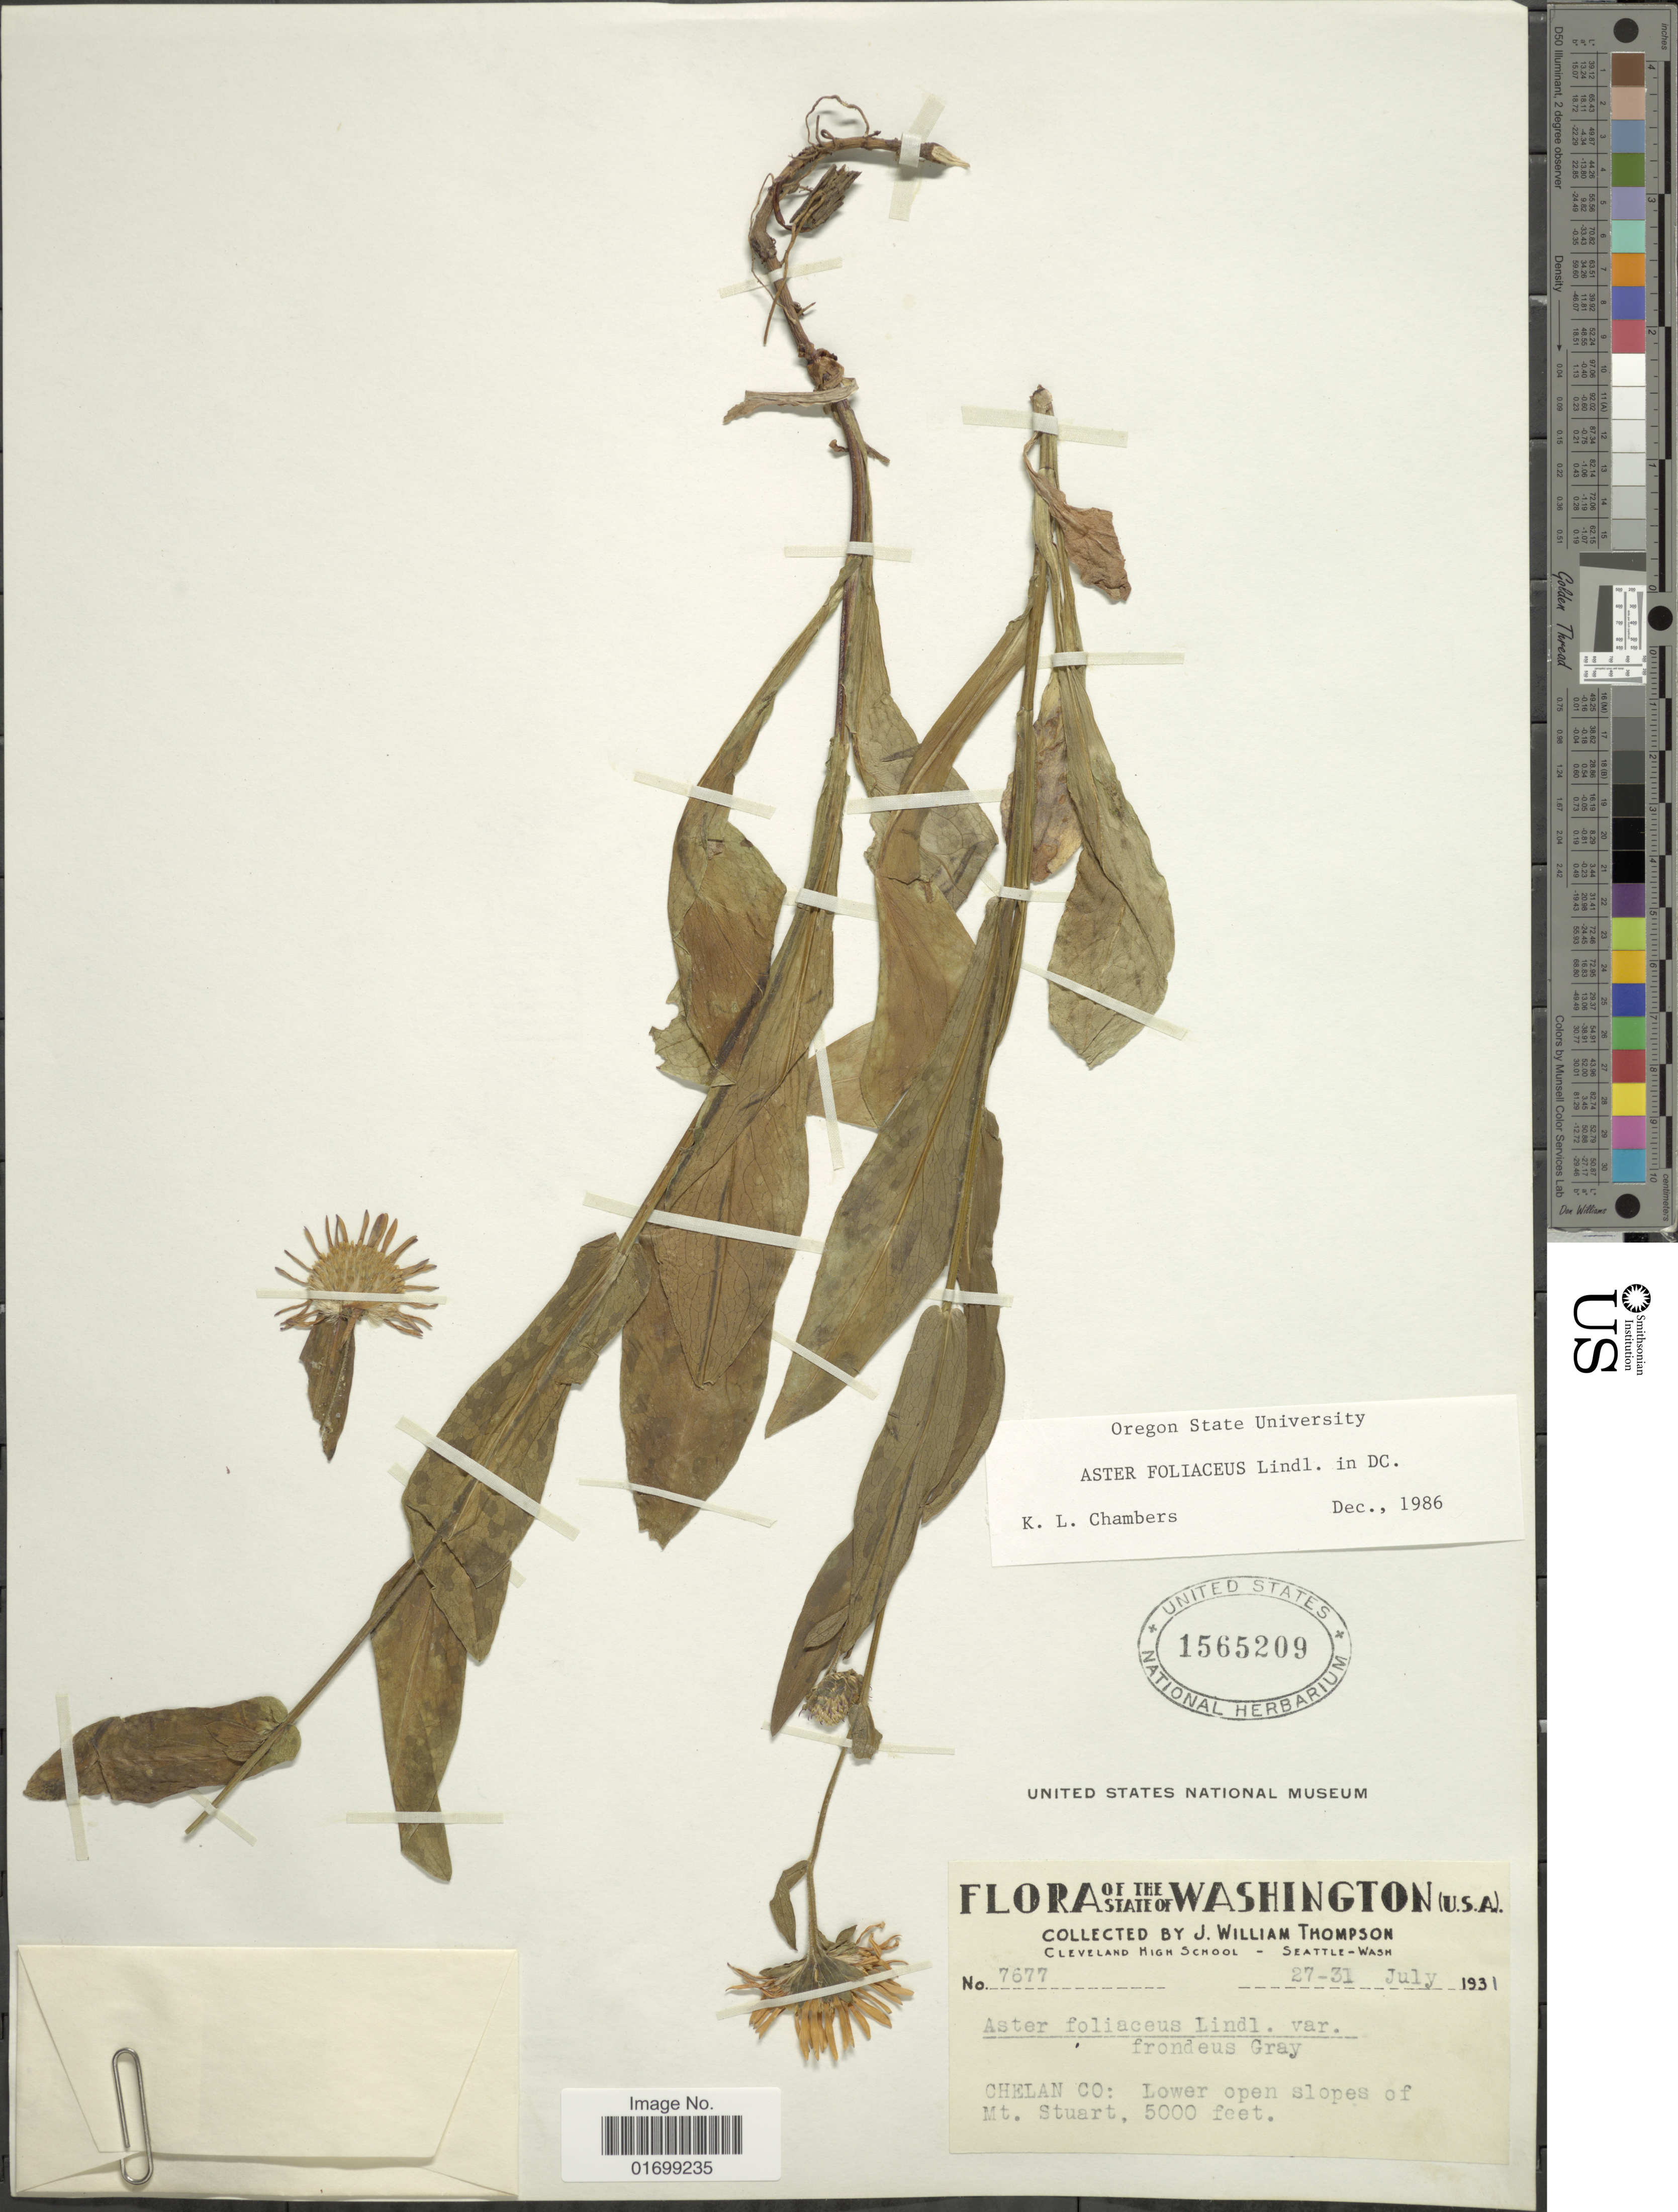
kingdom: Plantae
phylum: Tracheophyta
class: Magnoliopsida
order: Asterales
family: Asteraceae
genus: Symphyotrichum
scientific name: Symphyotrichum foliaceum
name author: (Lindl. ex DC.) G.L. Nesom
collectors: J. W. Thompson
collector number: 7677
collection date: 1931-07-27/1931-07-31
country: United States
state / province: Washington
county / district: Chelan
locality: Chelan Co: lower open slopes of Mt. Stuart.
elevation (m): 1524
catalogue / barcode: US 1565209